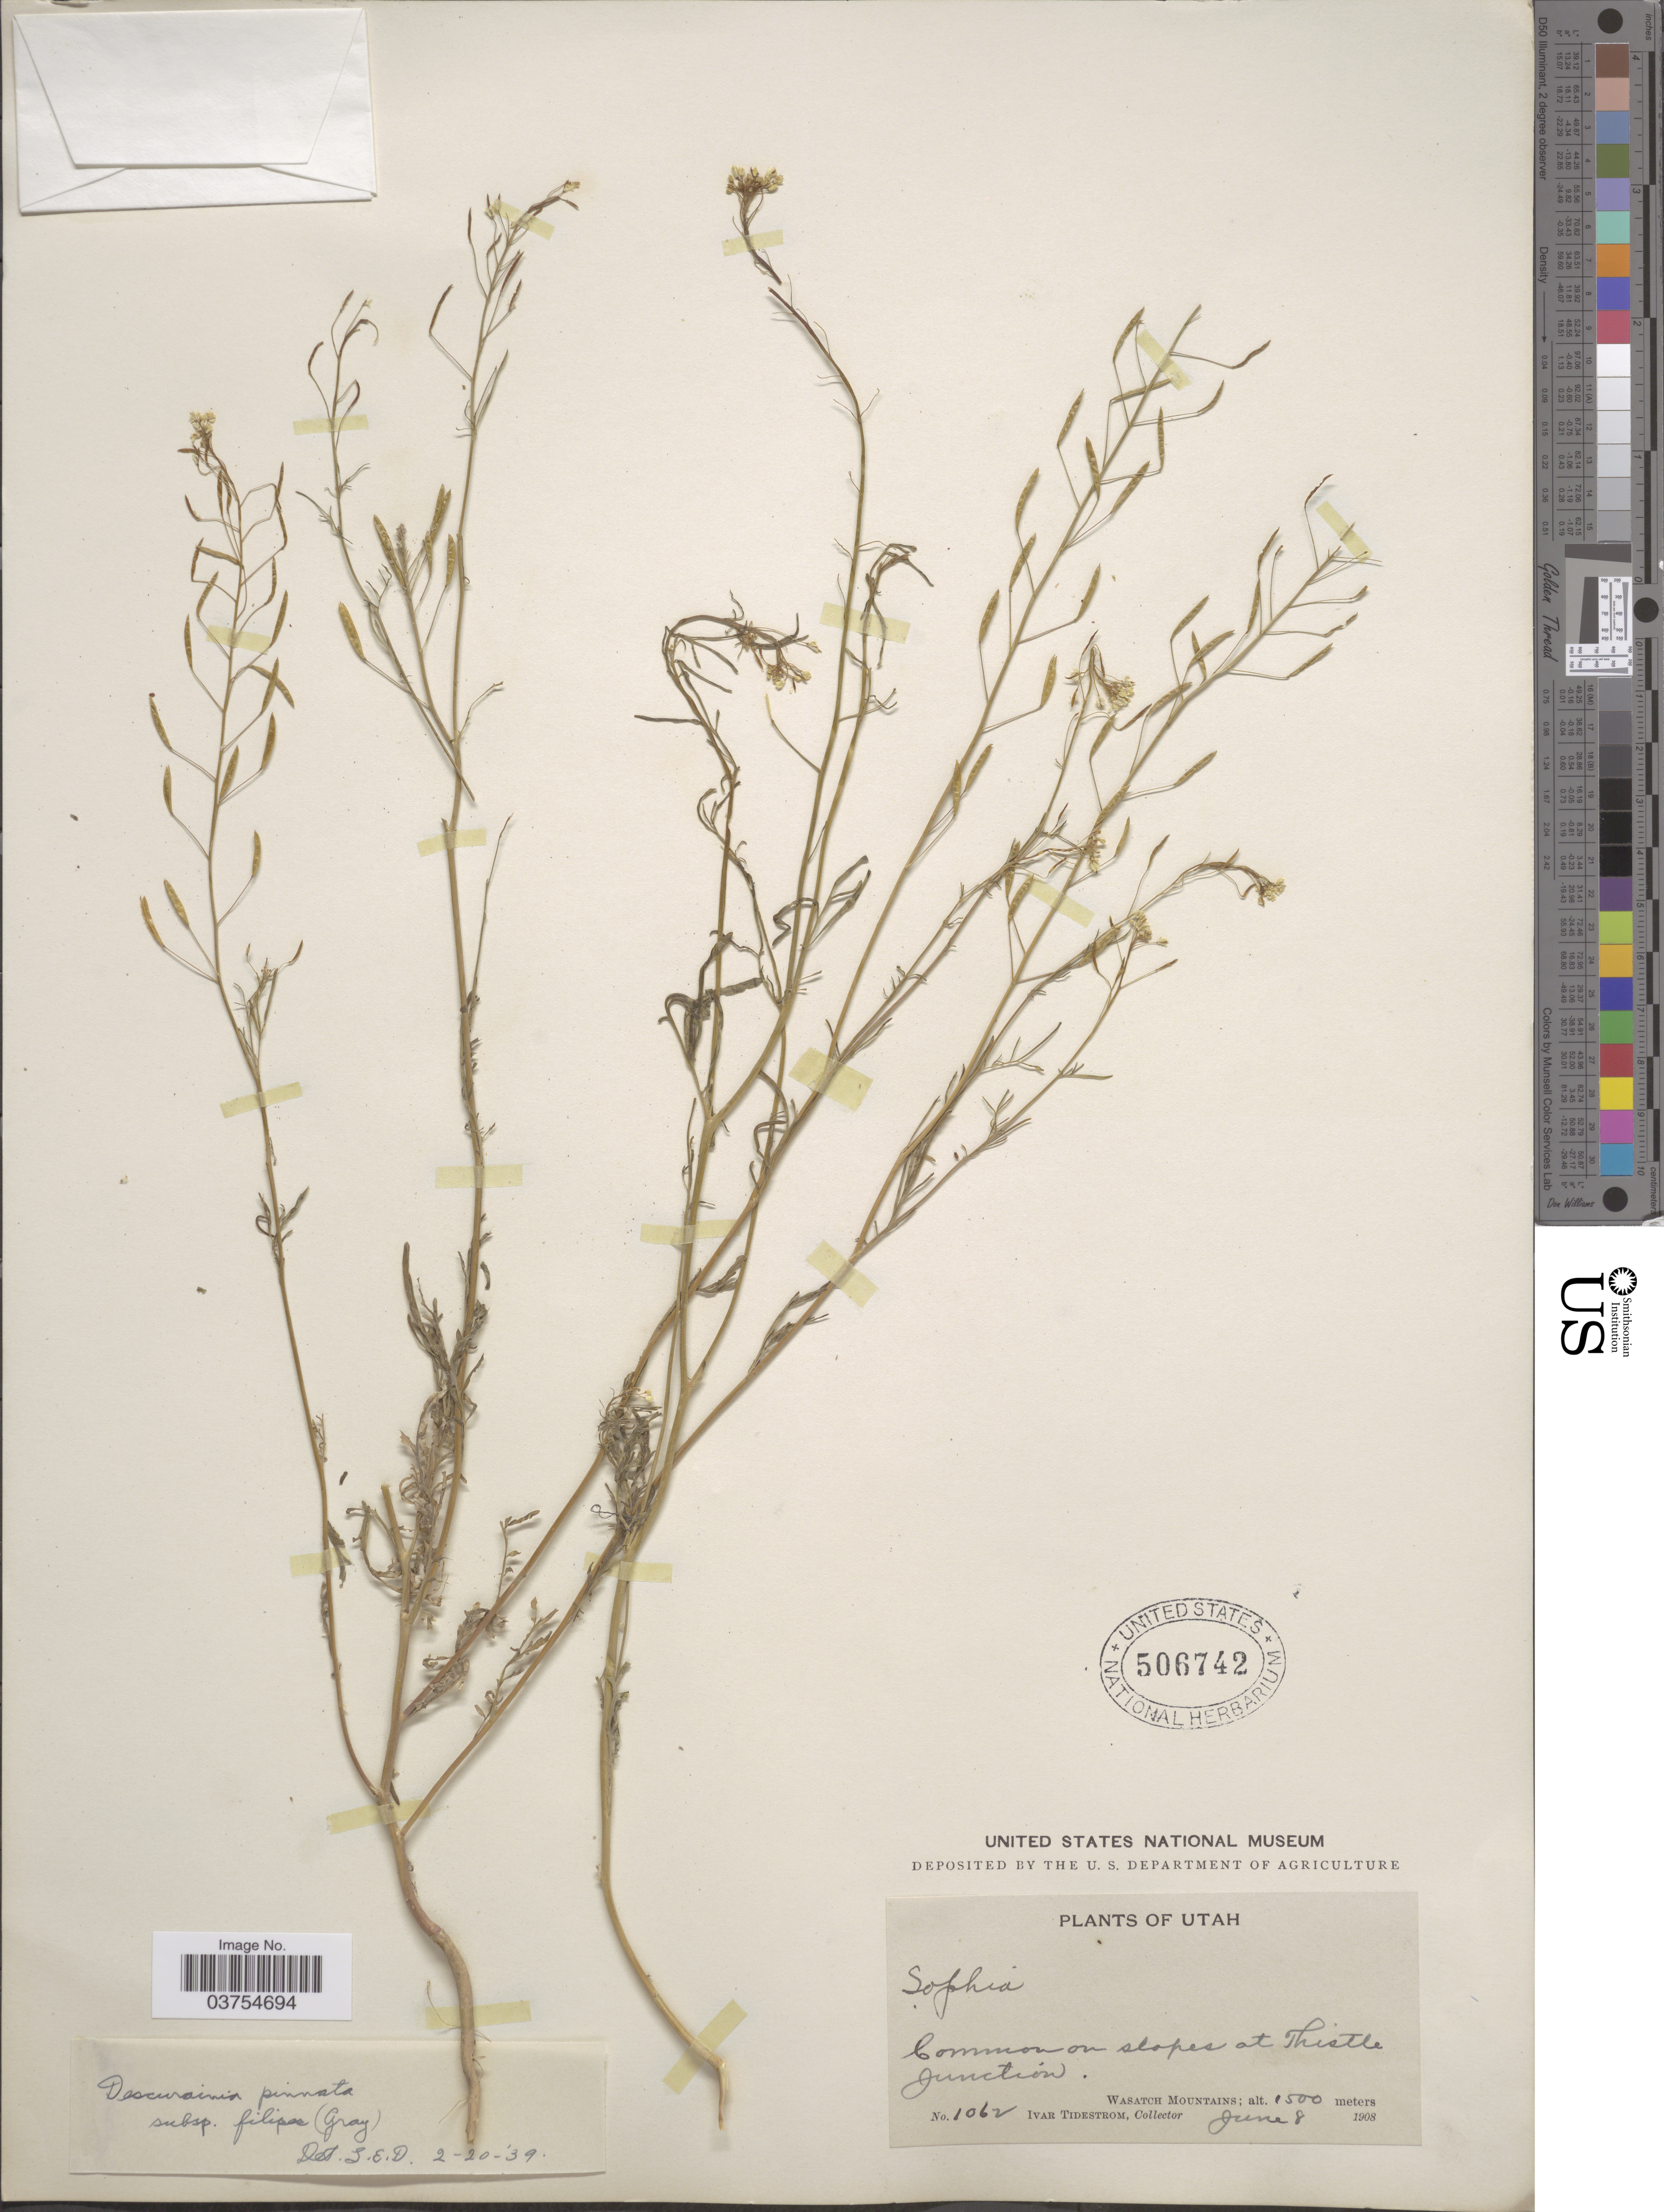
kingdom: Plantae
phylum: Tracheophyta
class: Magnoliopsida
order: Brassicales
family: Brassicaceae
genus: Descurainia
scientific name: Descurainia pinnata subsp. filipes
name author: (A. Gray) Detling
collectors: I. F. Tidestrom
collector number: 1062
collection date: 1908-06-08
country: United States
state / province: Utah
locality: Common on slopes at Thistle junction. Wasatch Mountains.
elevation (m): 1500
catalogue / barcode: US 506742